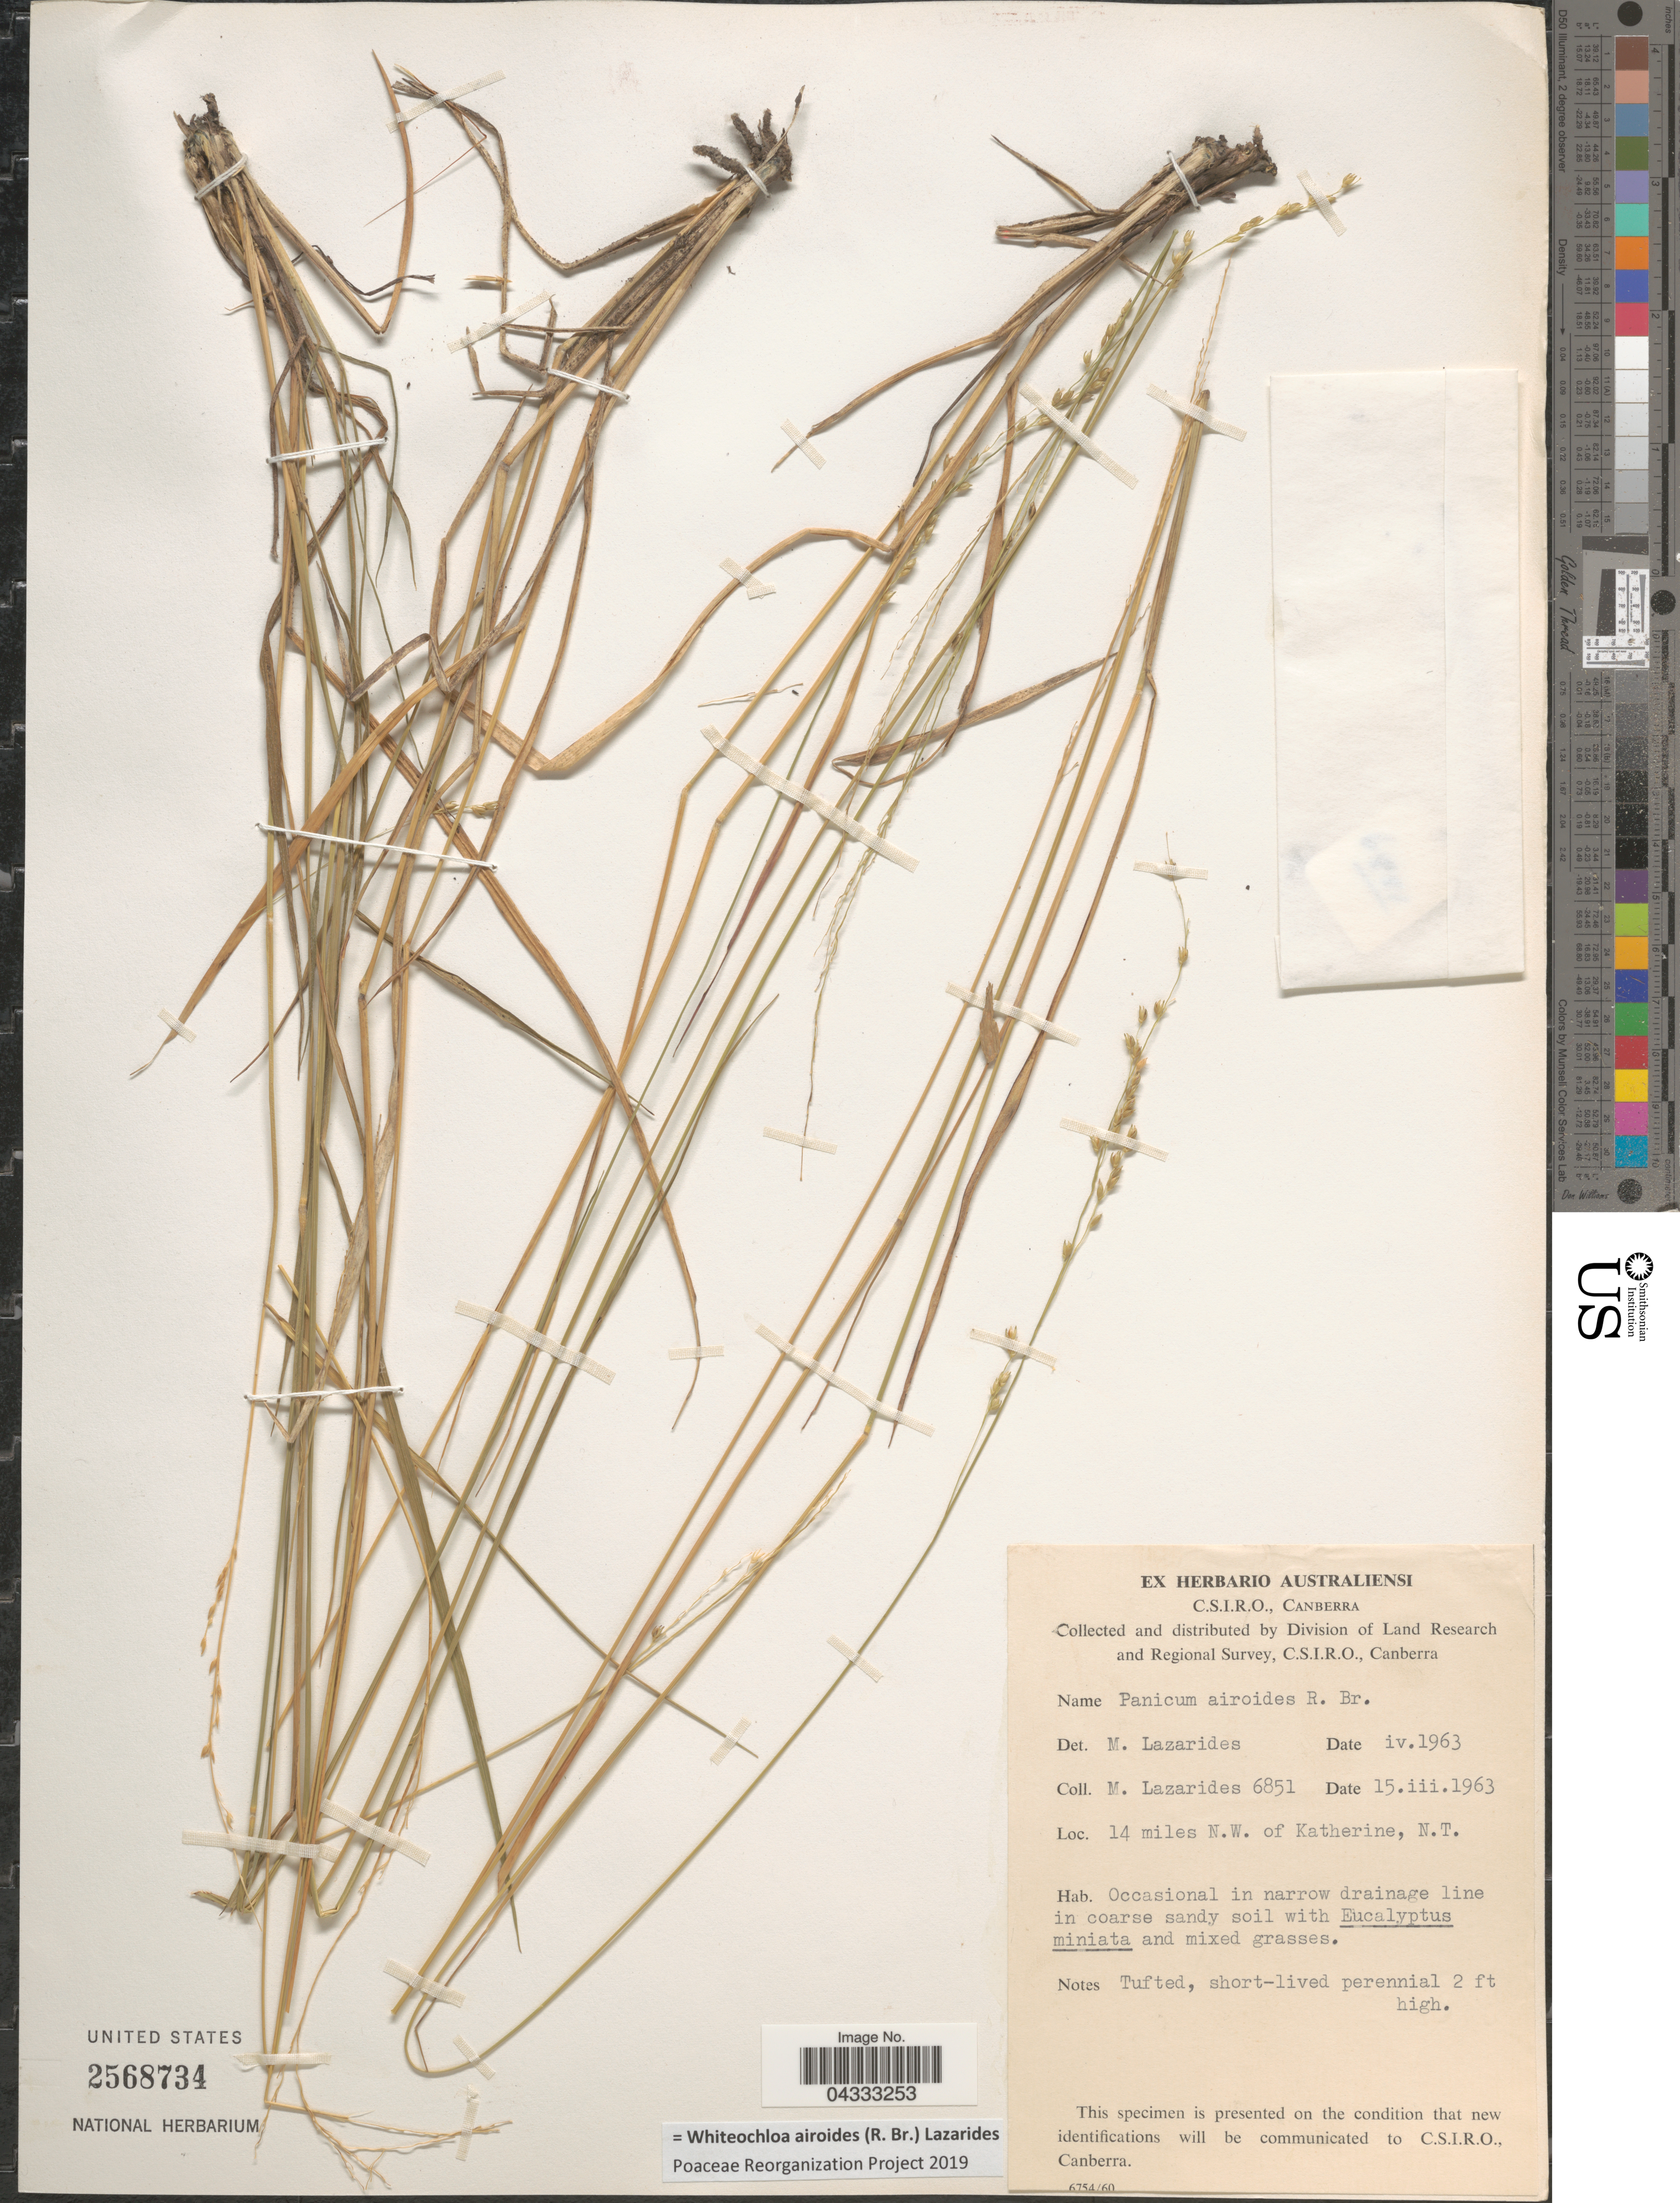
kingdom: Plantae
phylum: Tracheophyta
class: Liliopsida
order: Poales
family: Poaceae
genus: Whiteochloa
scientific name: Whiteochloa airoides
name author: (R.W. Br.) Lazarides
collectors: M. Lazarides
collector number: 6851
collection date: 1963-03-15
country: Australia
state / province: Northern Territory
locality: Division of Land Research and Regional Survey. 14 miles N.W. of Katherine.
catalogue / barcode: US 2568734